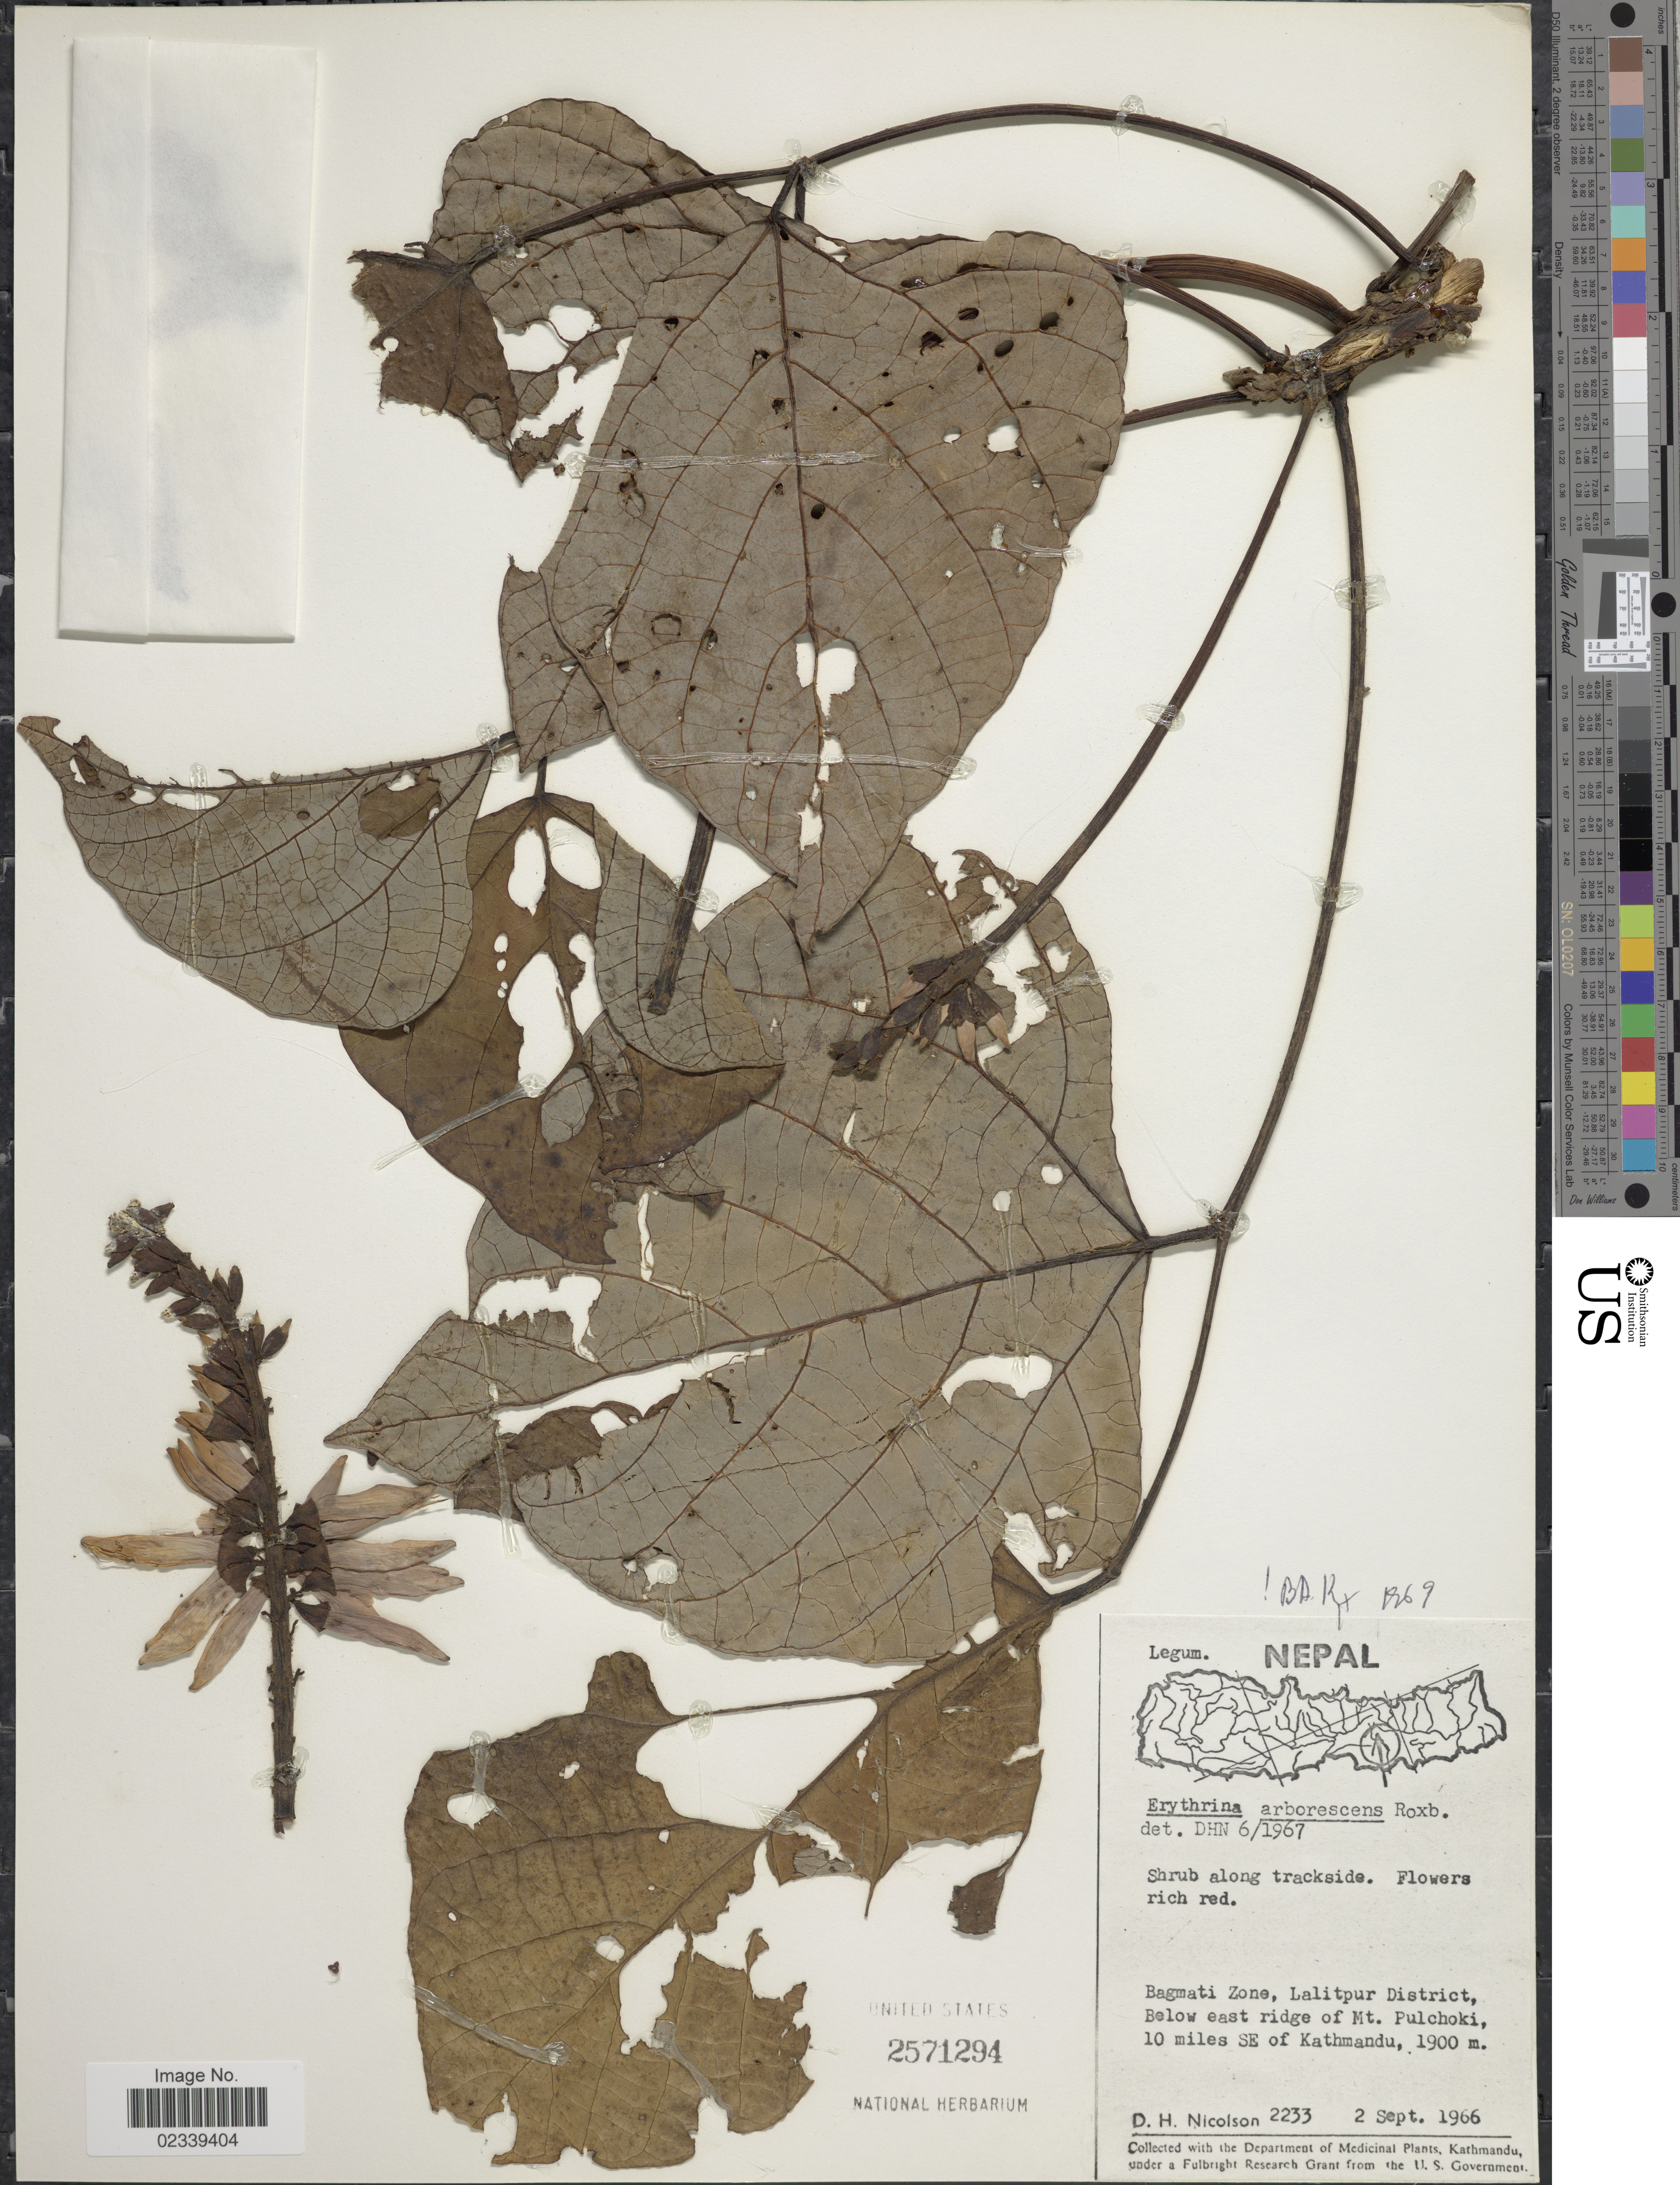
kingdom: Plantae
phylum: Tracheophyta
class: Magnoliopsida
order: Fabales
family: Fabaceae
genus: Erythrina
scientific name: Erythrina arborescens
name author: Roxb.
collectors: D. H. Nicolson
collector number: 2233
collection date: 1966-09-02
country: Nepal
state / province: Bagmati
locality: Bagmati Zone, Lalitpur District, below east ridge of Mt. Pulchoki, 10 miles SE of Kathmandu, along trackside.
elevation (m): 1900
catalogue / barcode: US 2571294